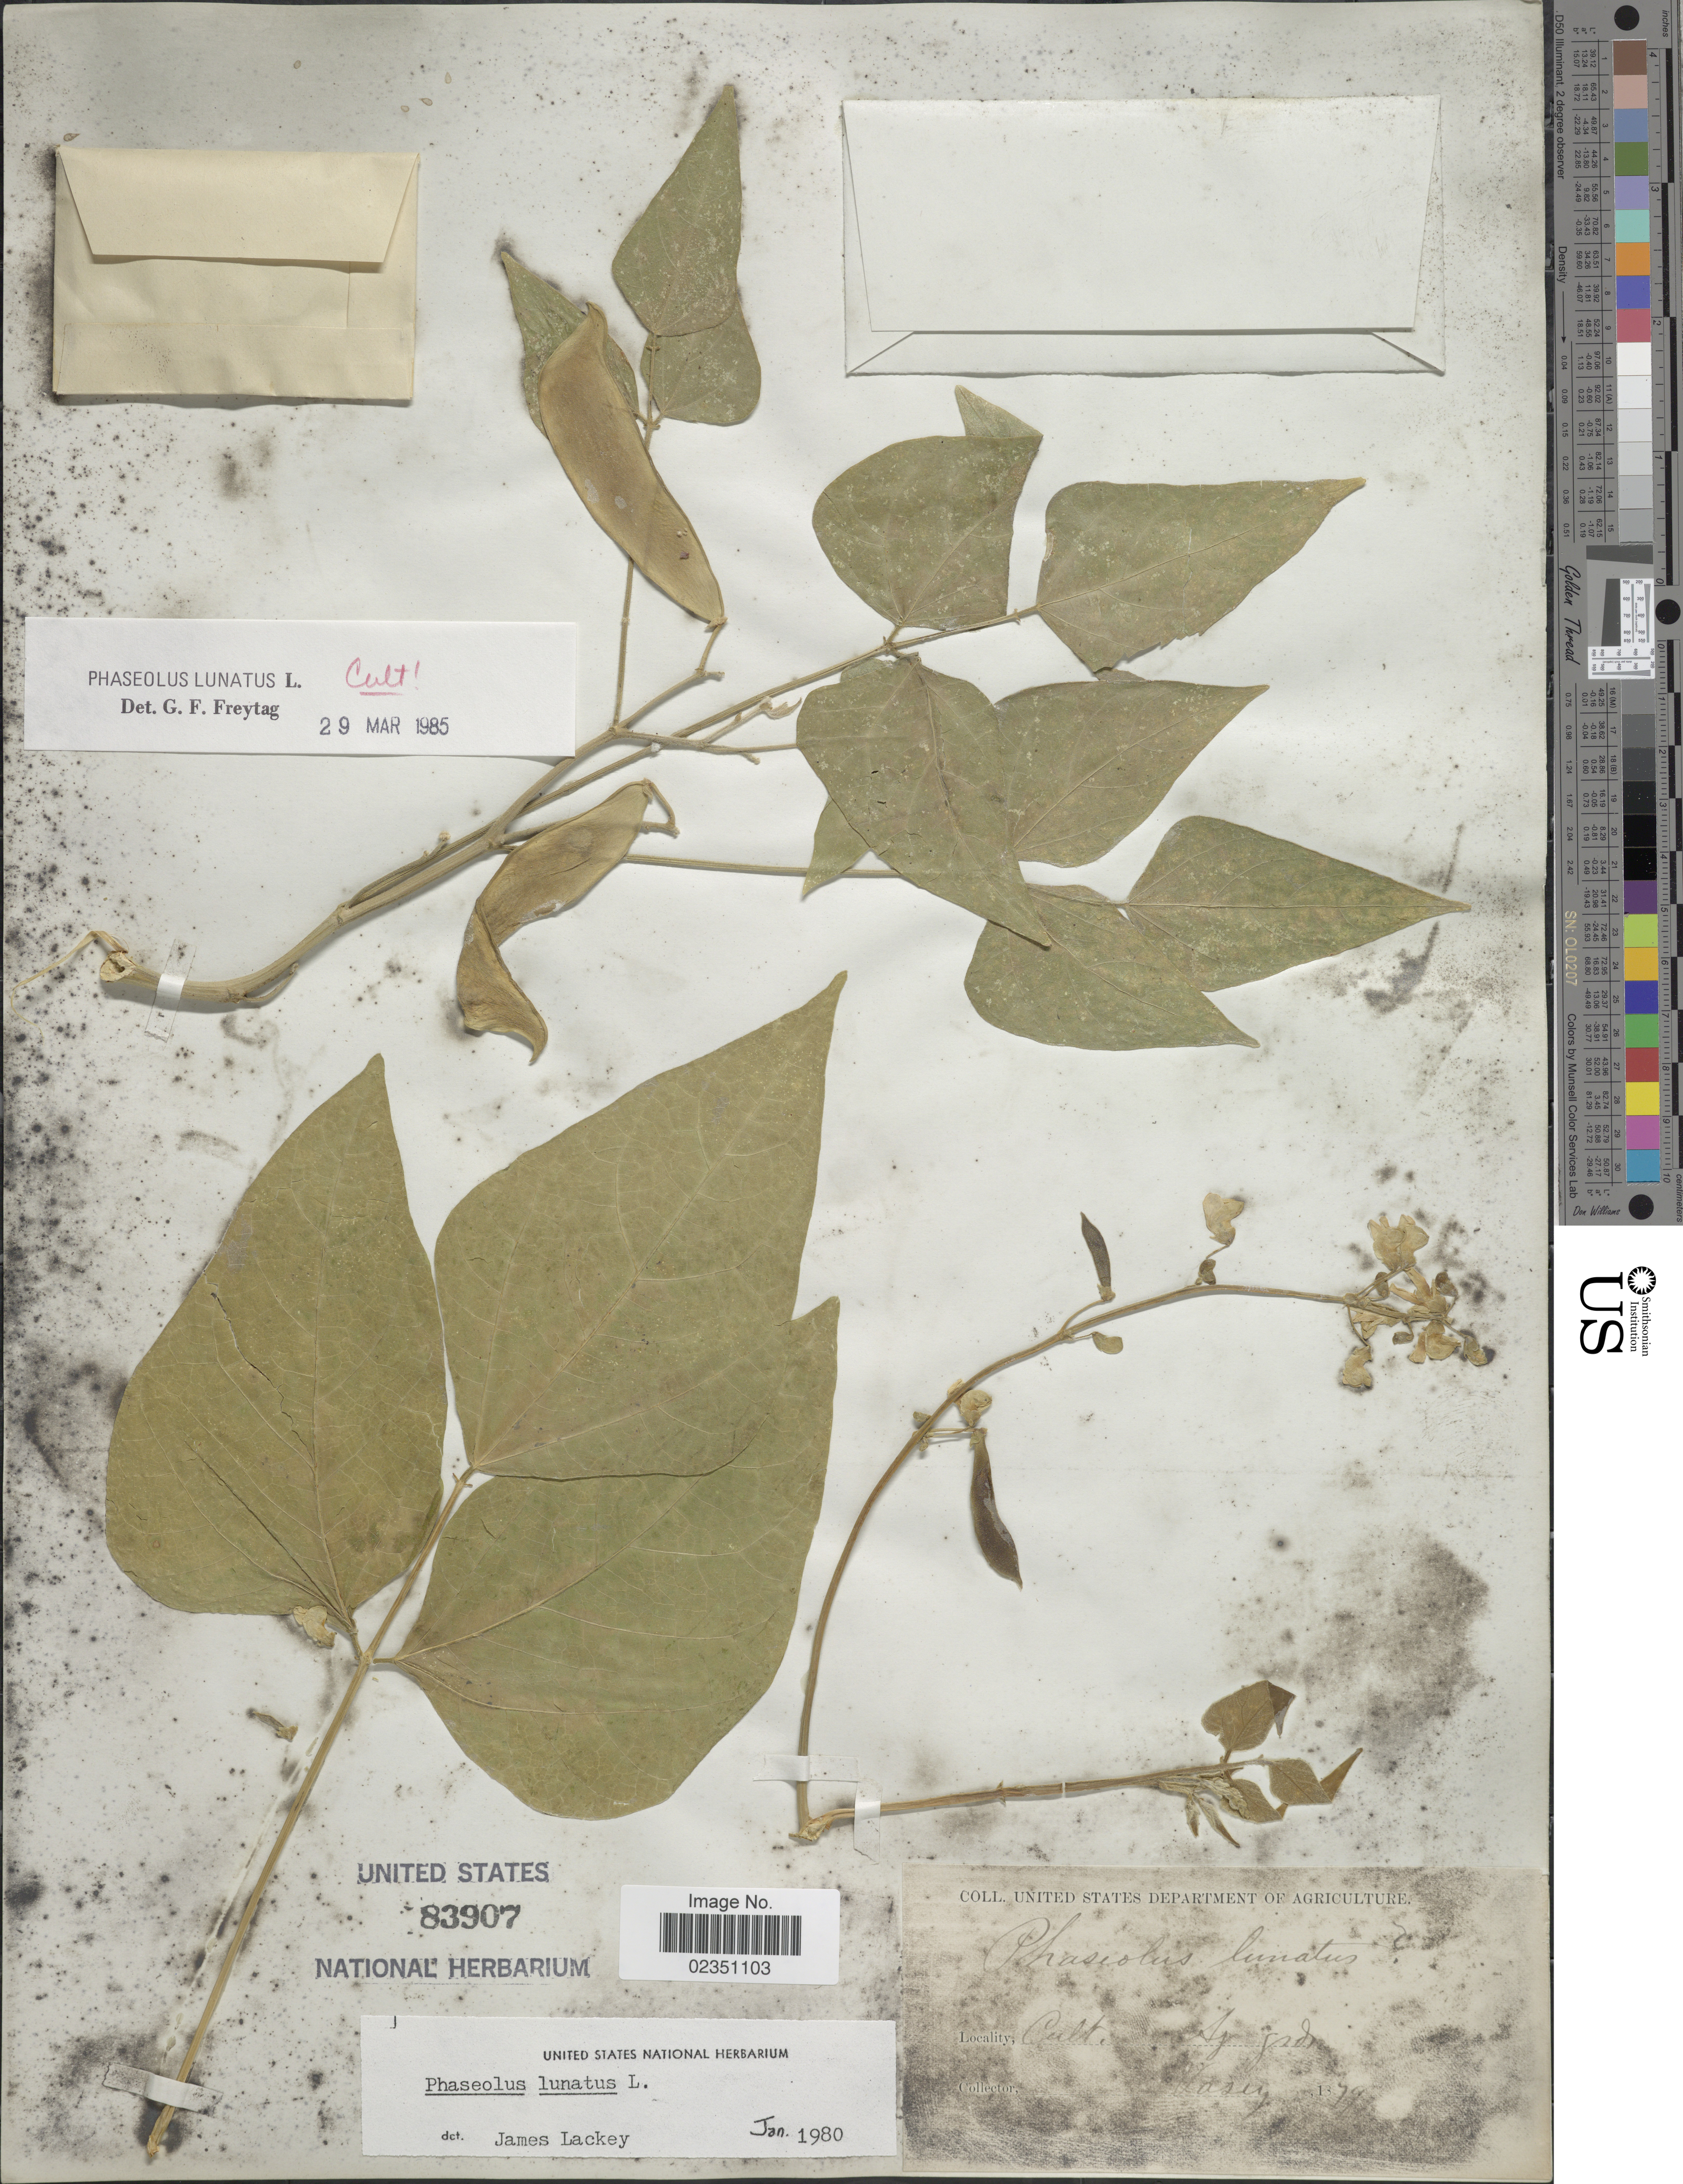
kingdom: Plantae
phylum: Tracheophyta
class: Magnoliopsida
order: Fabales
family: Fabaceae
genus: Phaseolus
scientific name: Phaseolus lunatus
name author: L.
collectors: Vasey, --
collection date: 1879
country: United States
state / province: District of Columbia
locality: Cult. Ag. grdn.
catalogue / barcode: US 83907